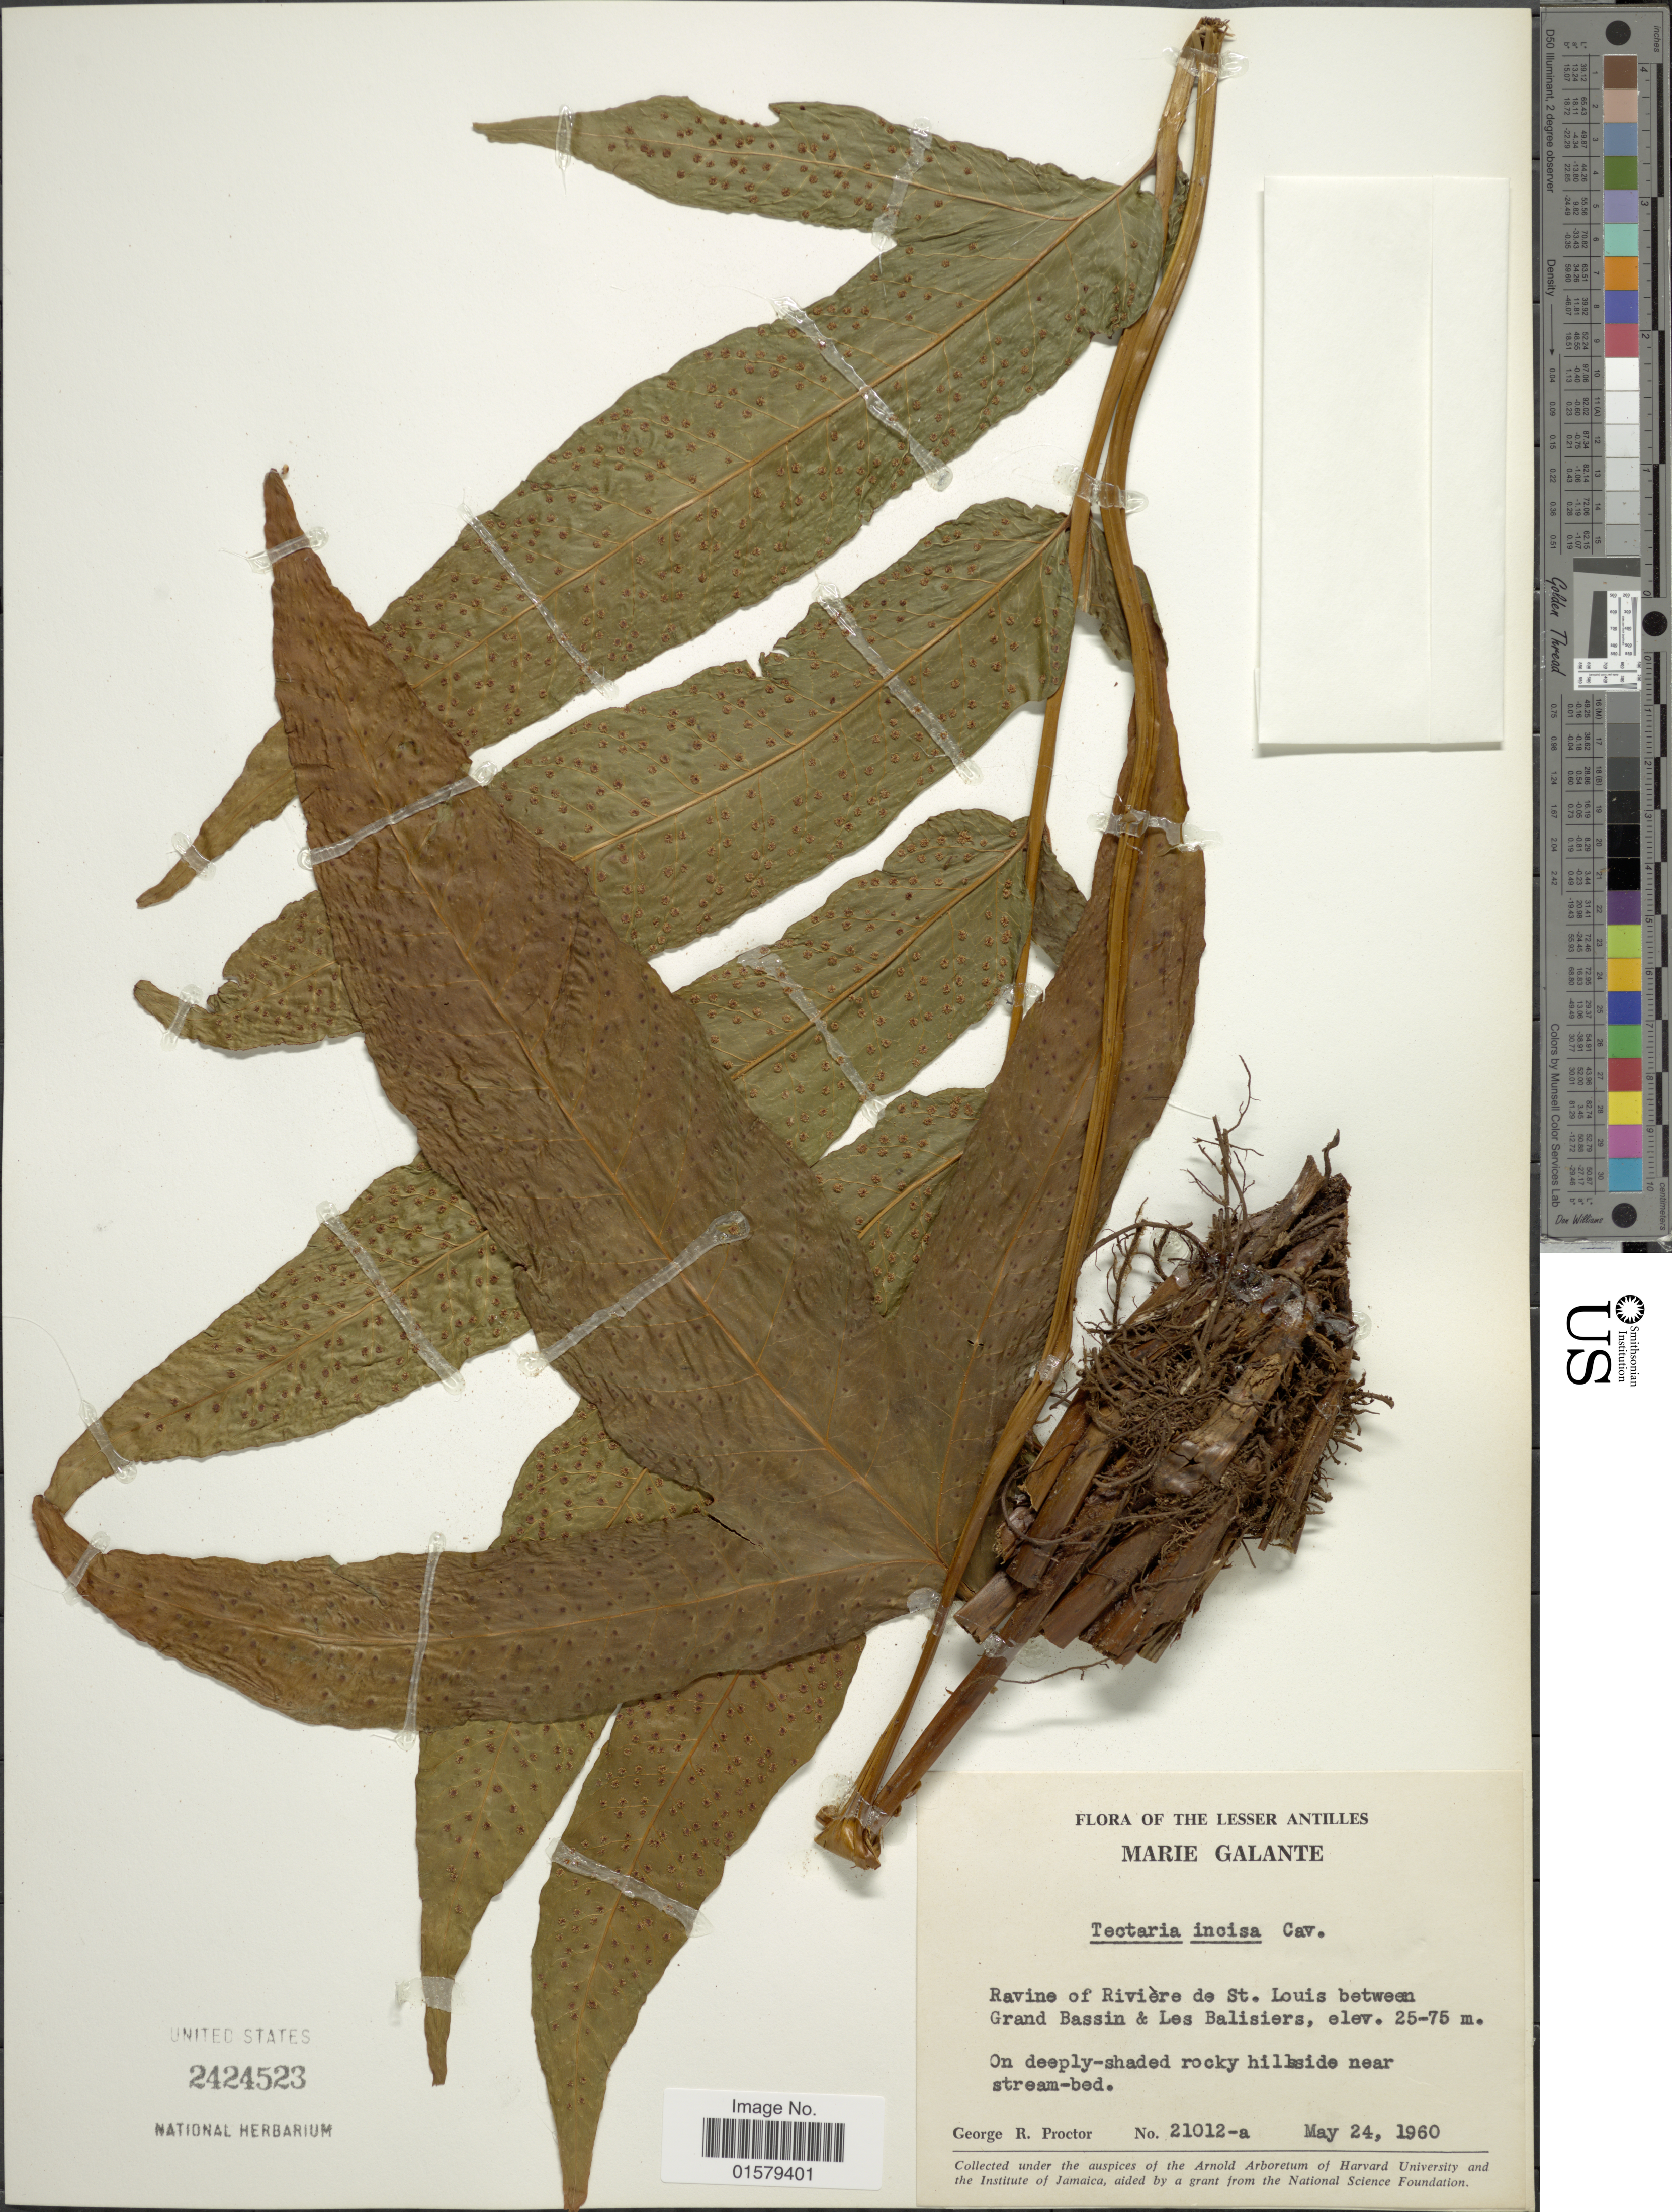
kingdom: Plantae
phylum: Tracheophyta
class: Polypodiopsida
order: Polypodiales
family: Tectariaceae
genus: Tectaria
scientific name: Tectaria incisa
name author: Cav.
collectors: G. R. Proctor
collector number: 21012a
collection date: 1960-05-24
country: Guadeloupe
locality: The Lesser Antilles, Marie Galante, Ravine of Rivier de St. Louis between Grand Bassin & Les Balisiers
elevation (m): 25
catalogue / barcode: US 2424523